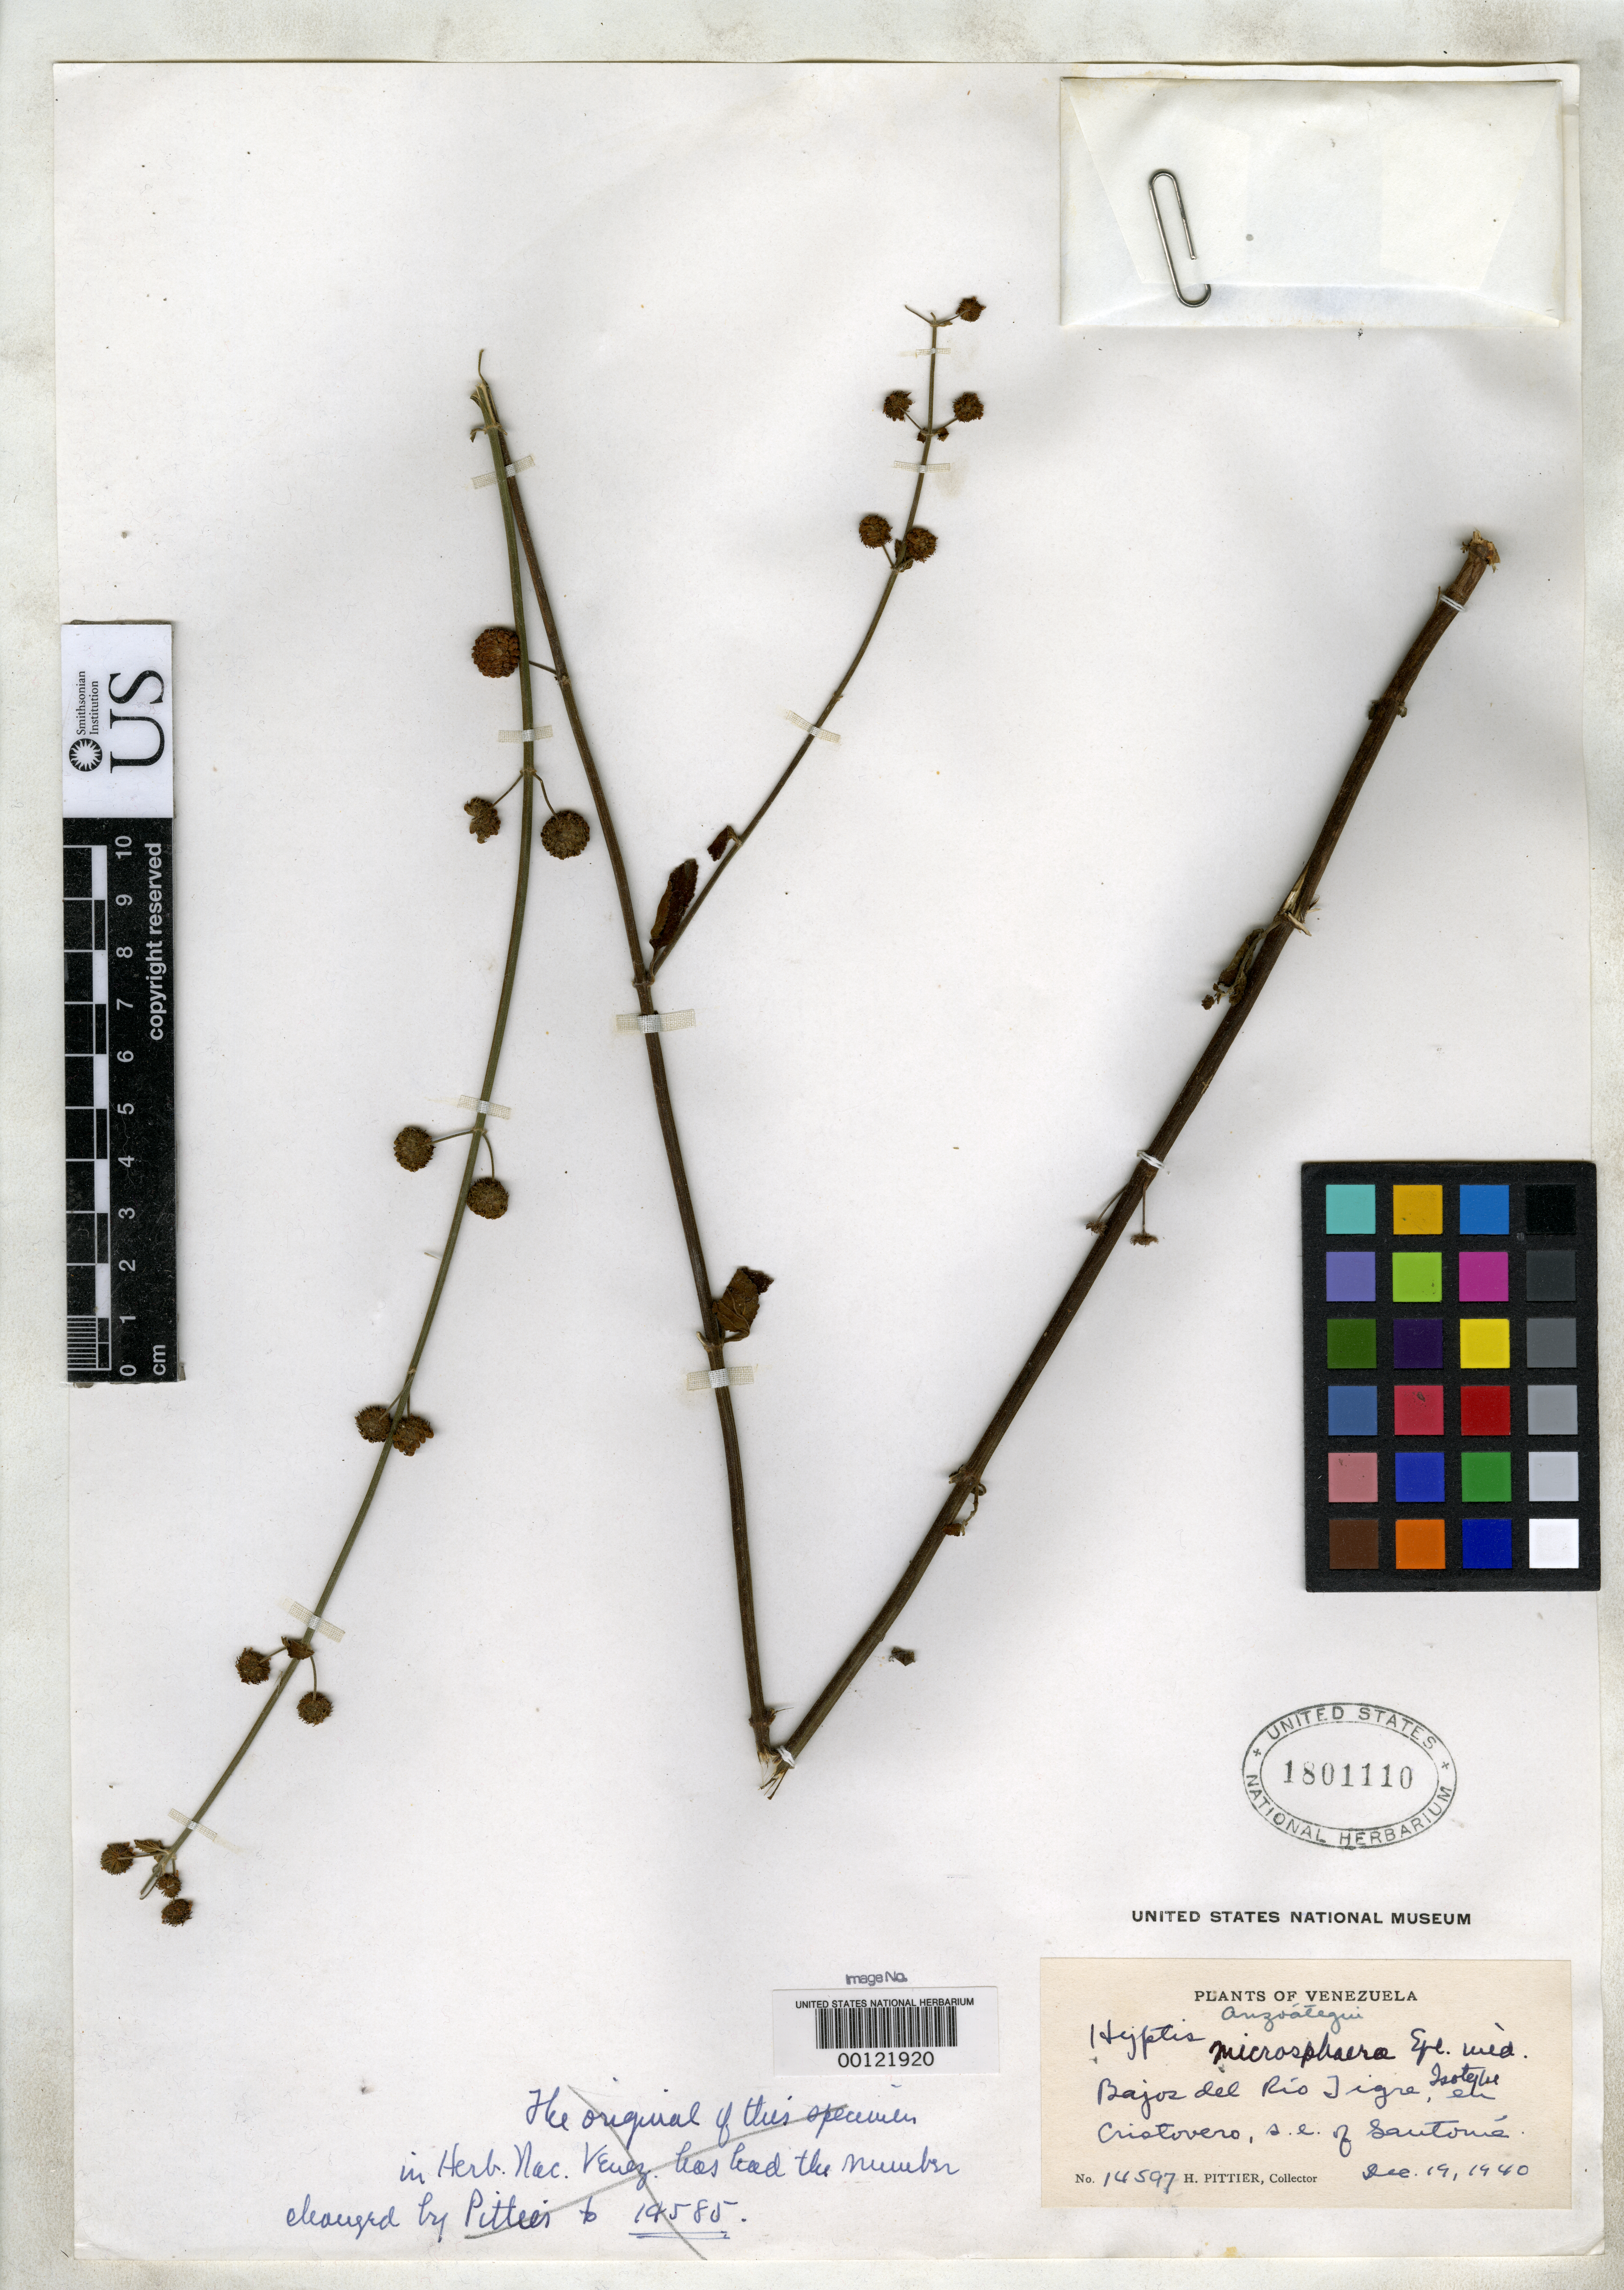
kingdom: Plantae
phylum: Tracheophyta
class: Magnoliopsida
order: Lamiales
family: Lamiaceae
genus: Hyptis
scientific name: Hyptis microsphaera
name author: Epling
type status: Isotype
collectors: H. F. Pittier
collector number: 14597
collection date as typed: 19 Dec 1940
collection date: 1940-12-19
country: Venezuela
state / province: Anzoategui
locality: Cristovero.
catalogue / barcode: US 1801110